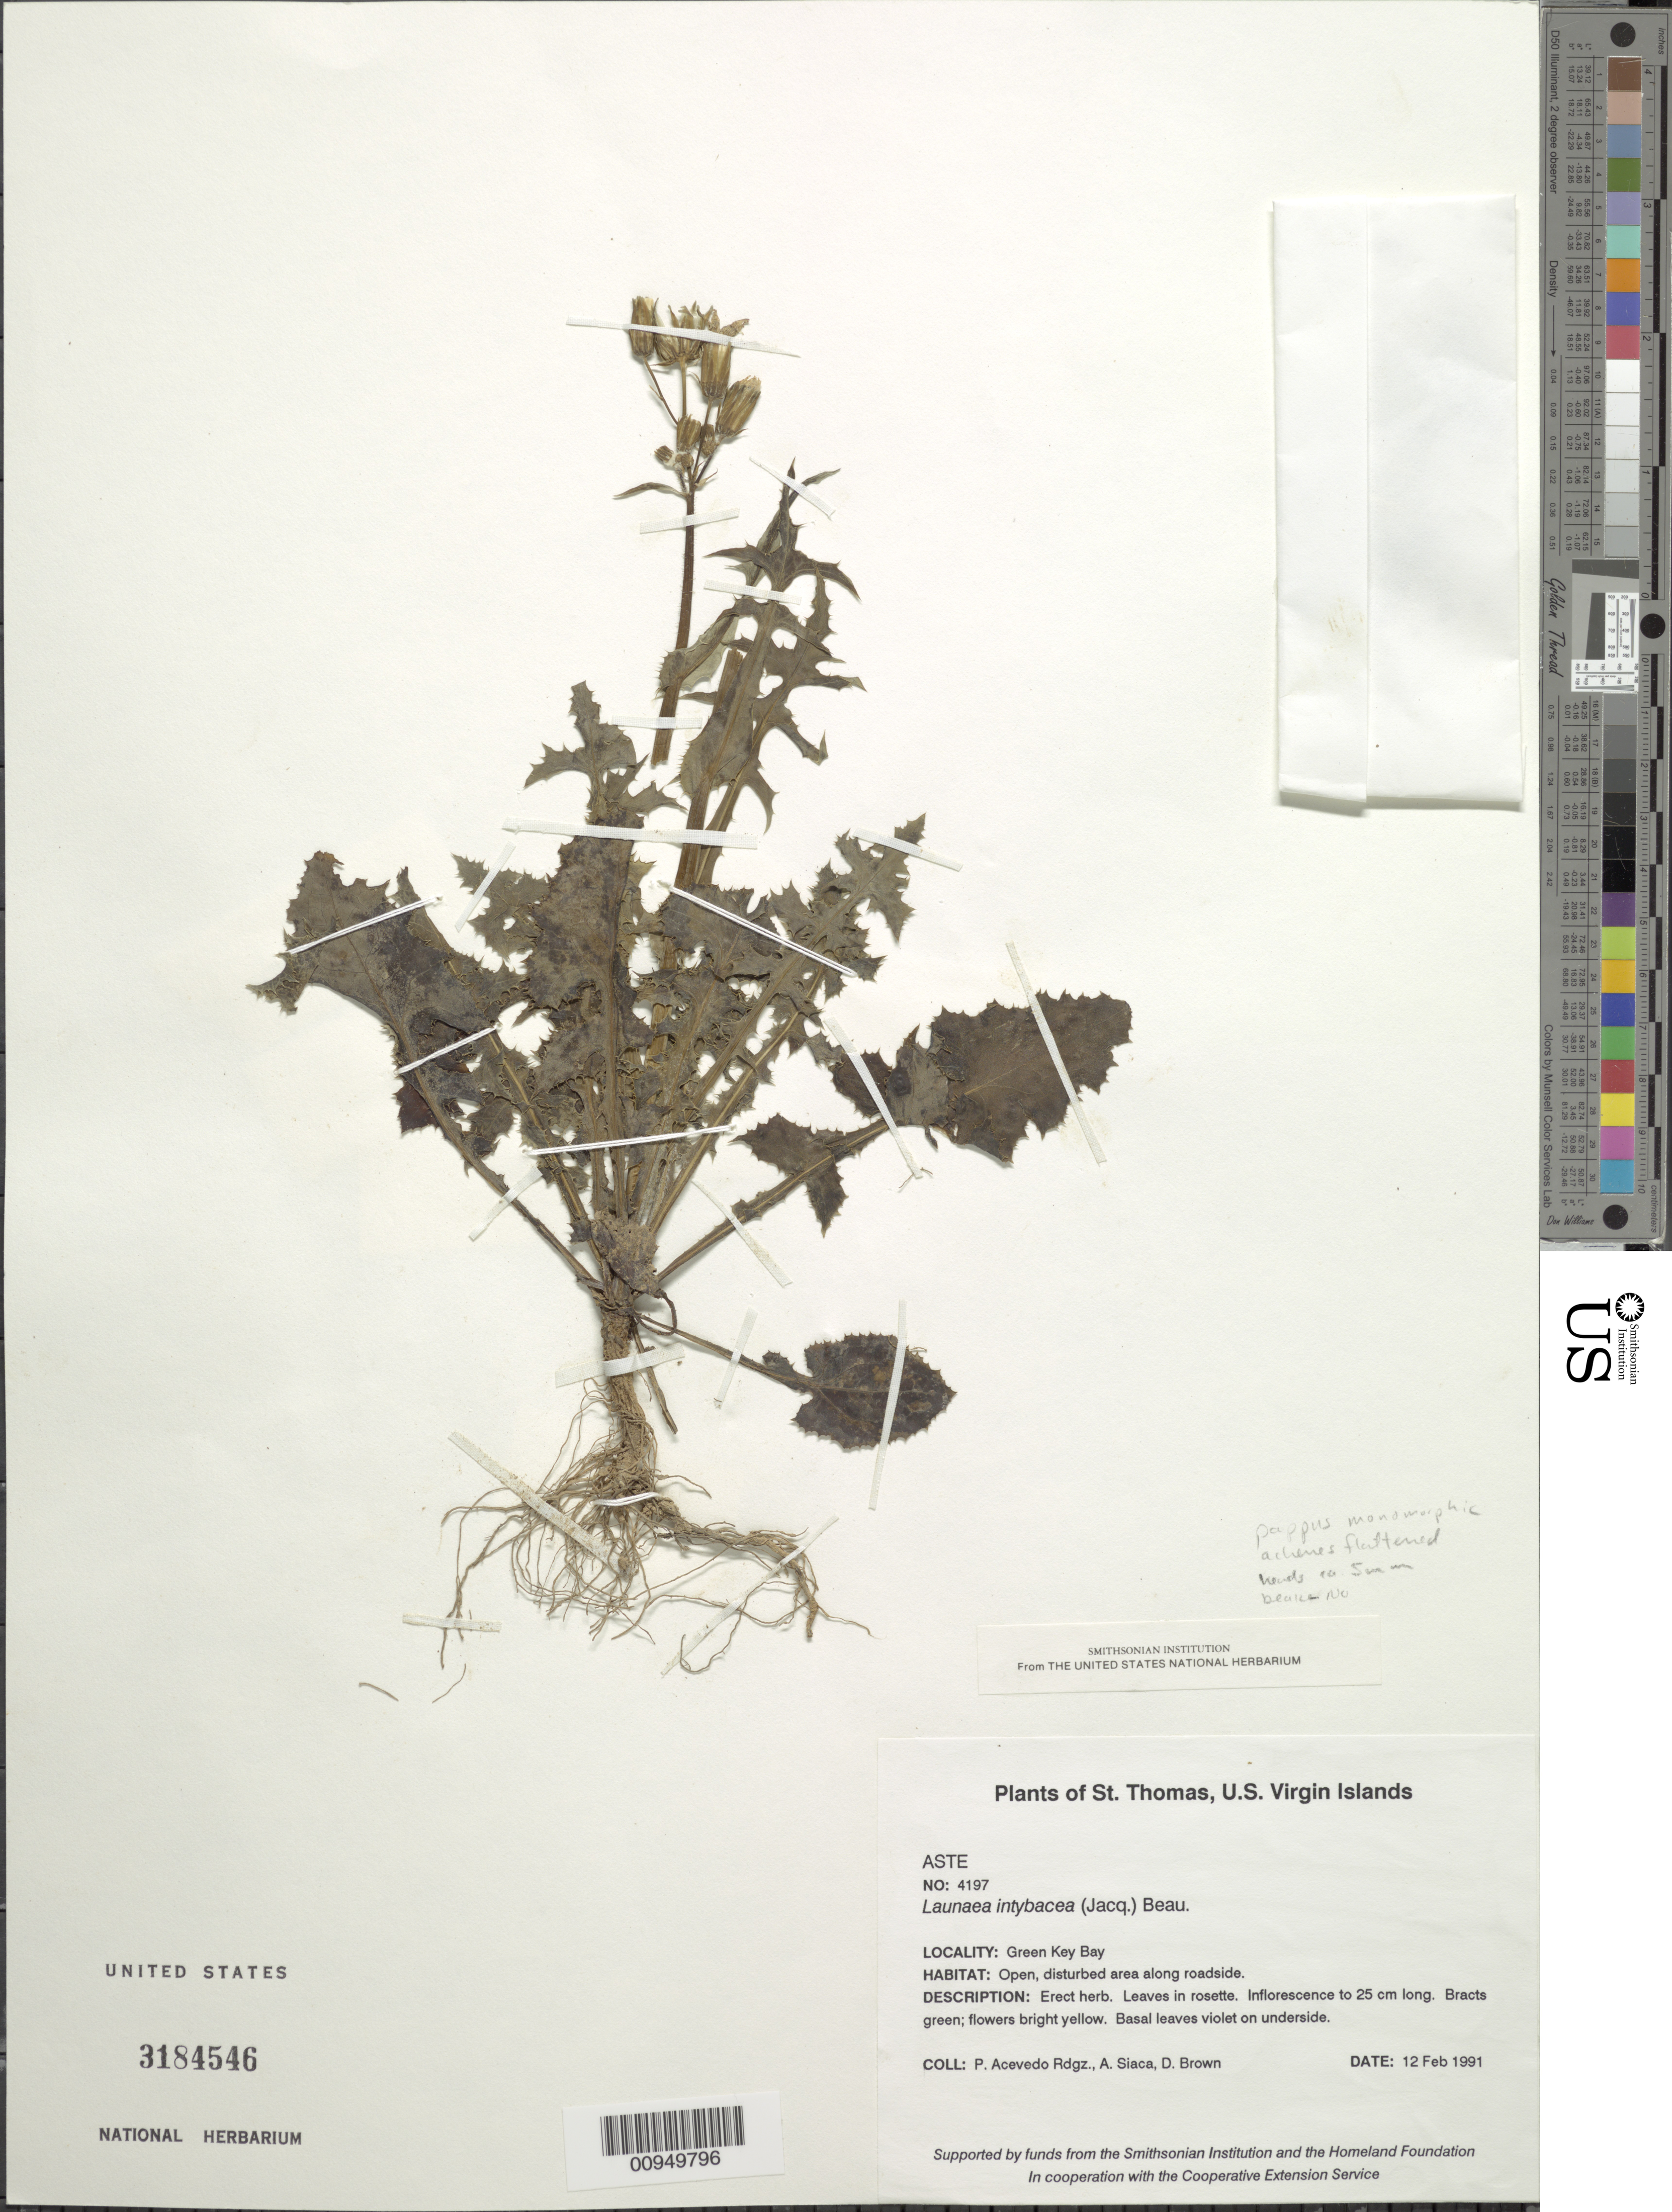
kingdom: Plantae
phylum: Tracheophyta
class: Magnoliopsida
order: Asterales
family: Asteraceae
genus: Launaea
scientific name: Launaea intybacea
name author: (Jacq.) Beauverd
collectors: P. Acevedo-Rodr., A. Siaca & D. Brown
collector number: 4197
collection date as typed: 12 Feb 1991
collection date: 1991-02-12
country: U.S. Virgin Islands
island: St. Thomas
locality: Green Key Bay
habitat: Open, disturbed area along roadside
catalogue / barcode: US 3184546